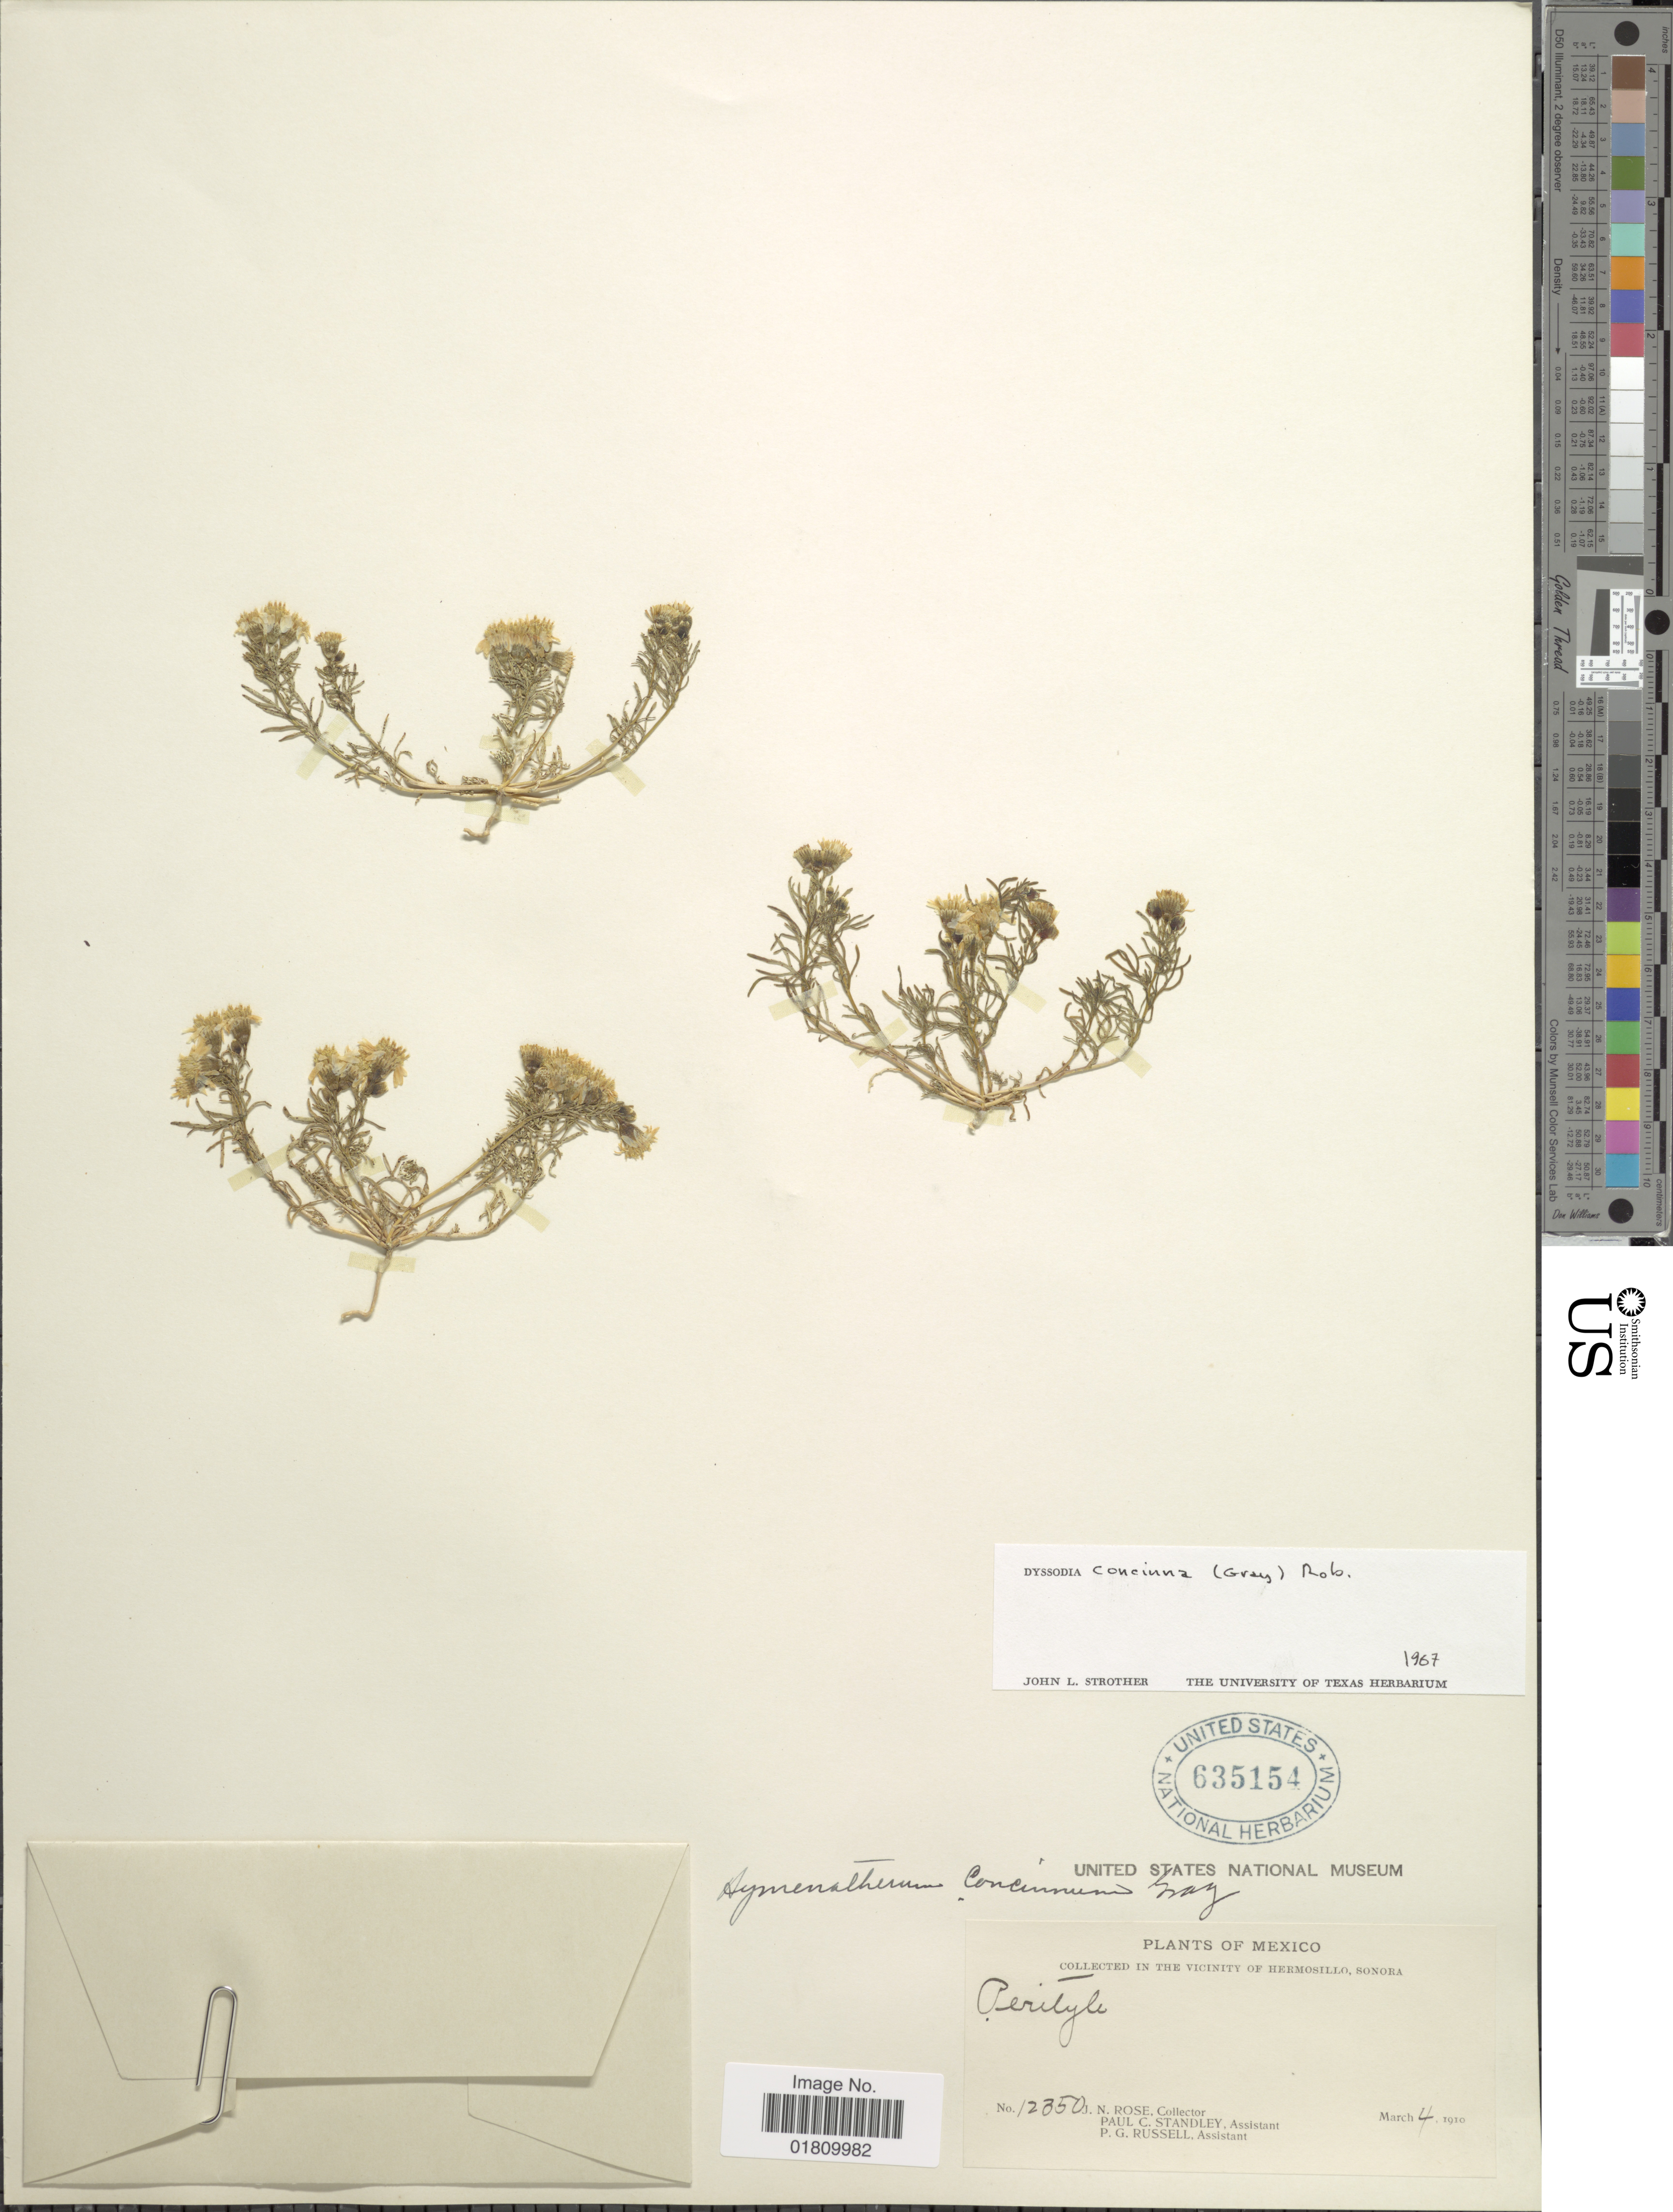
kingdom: Plantae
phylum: Tracheophyta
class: Magnoliopsida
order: Asterales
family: Asteraceae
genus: Thymophylla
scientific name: Thymophylla concinna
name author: (A. Gray) Strother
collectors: J. N. Rose, P. C. Standley & P. G. Russell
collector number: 12350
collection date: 1910-03-04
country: Mexico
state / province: Sonora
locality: Vicinity of Hermosillo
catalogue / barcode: US 635154